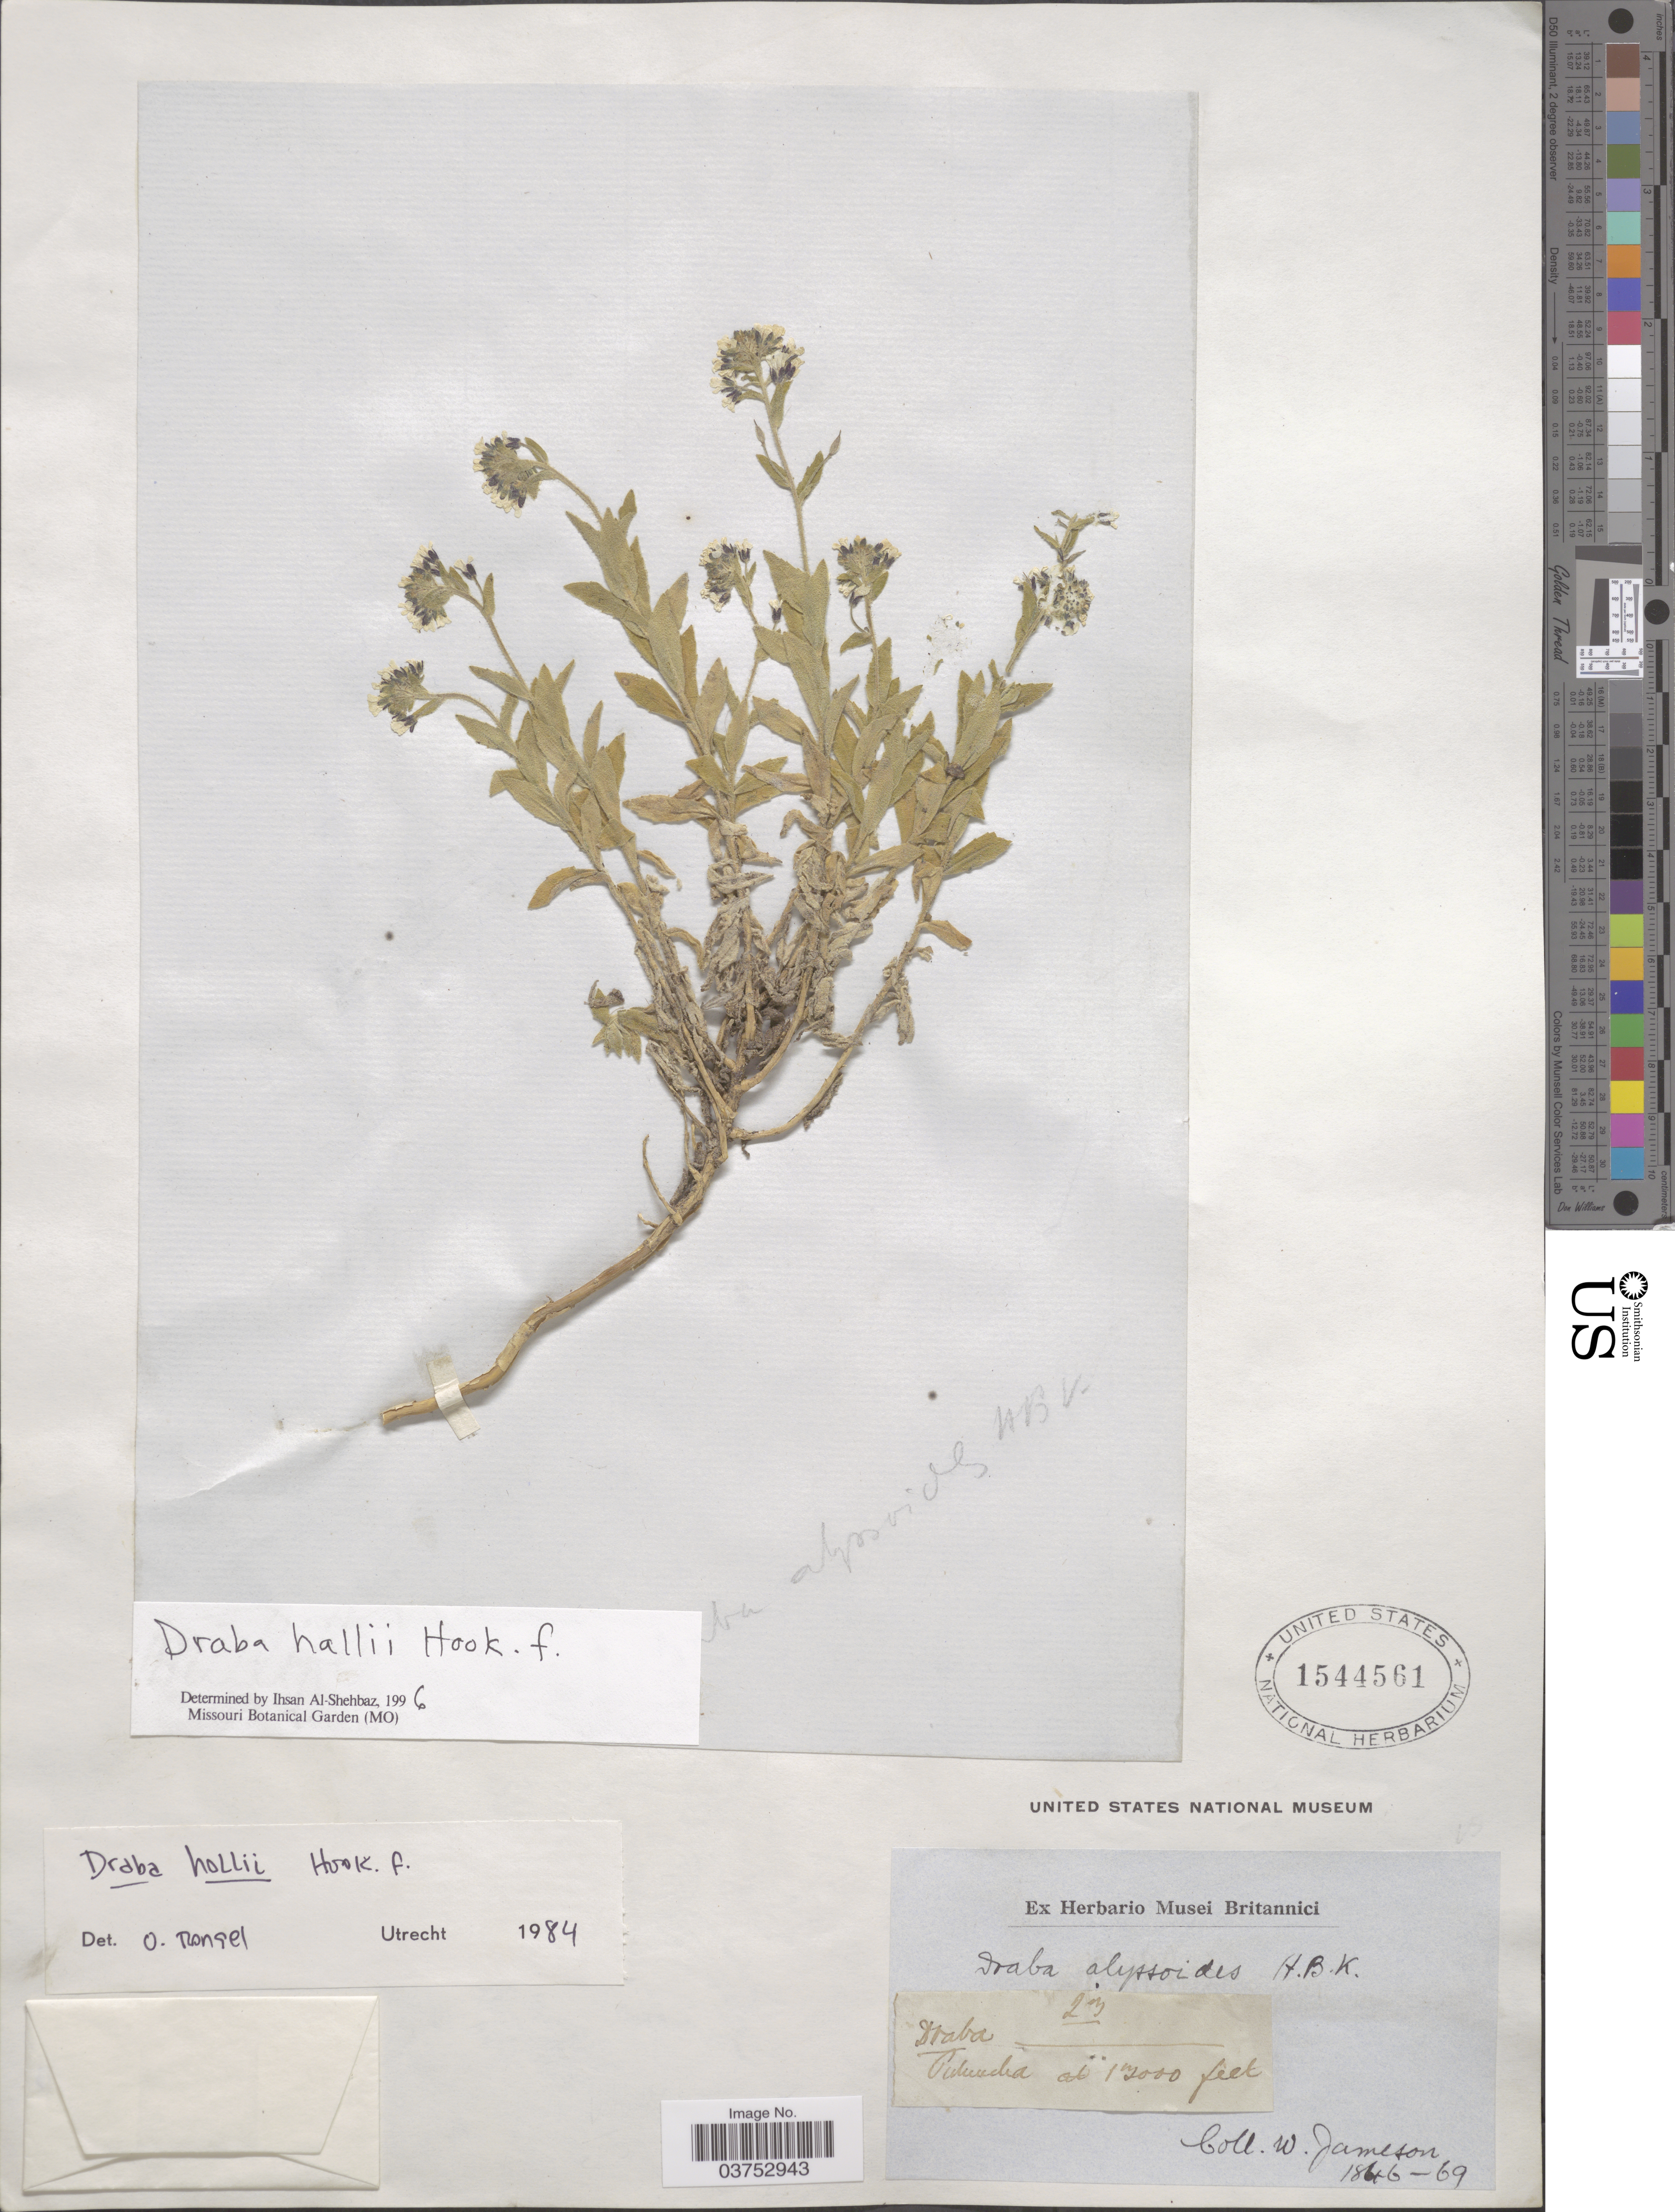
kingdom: Plantae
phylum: Tracheophyta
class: Magnoliopsida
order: Brassicales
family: Brassicaceae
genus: Draba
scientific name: Draba hallii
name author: (A. Gray) Hook. f.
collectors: W. Jameson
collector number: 23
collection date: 1866/1869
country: Ecuador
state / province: Pichincha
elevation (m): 3658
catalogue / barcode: US 1544561